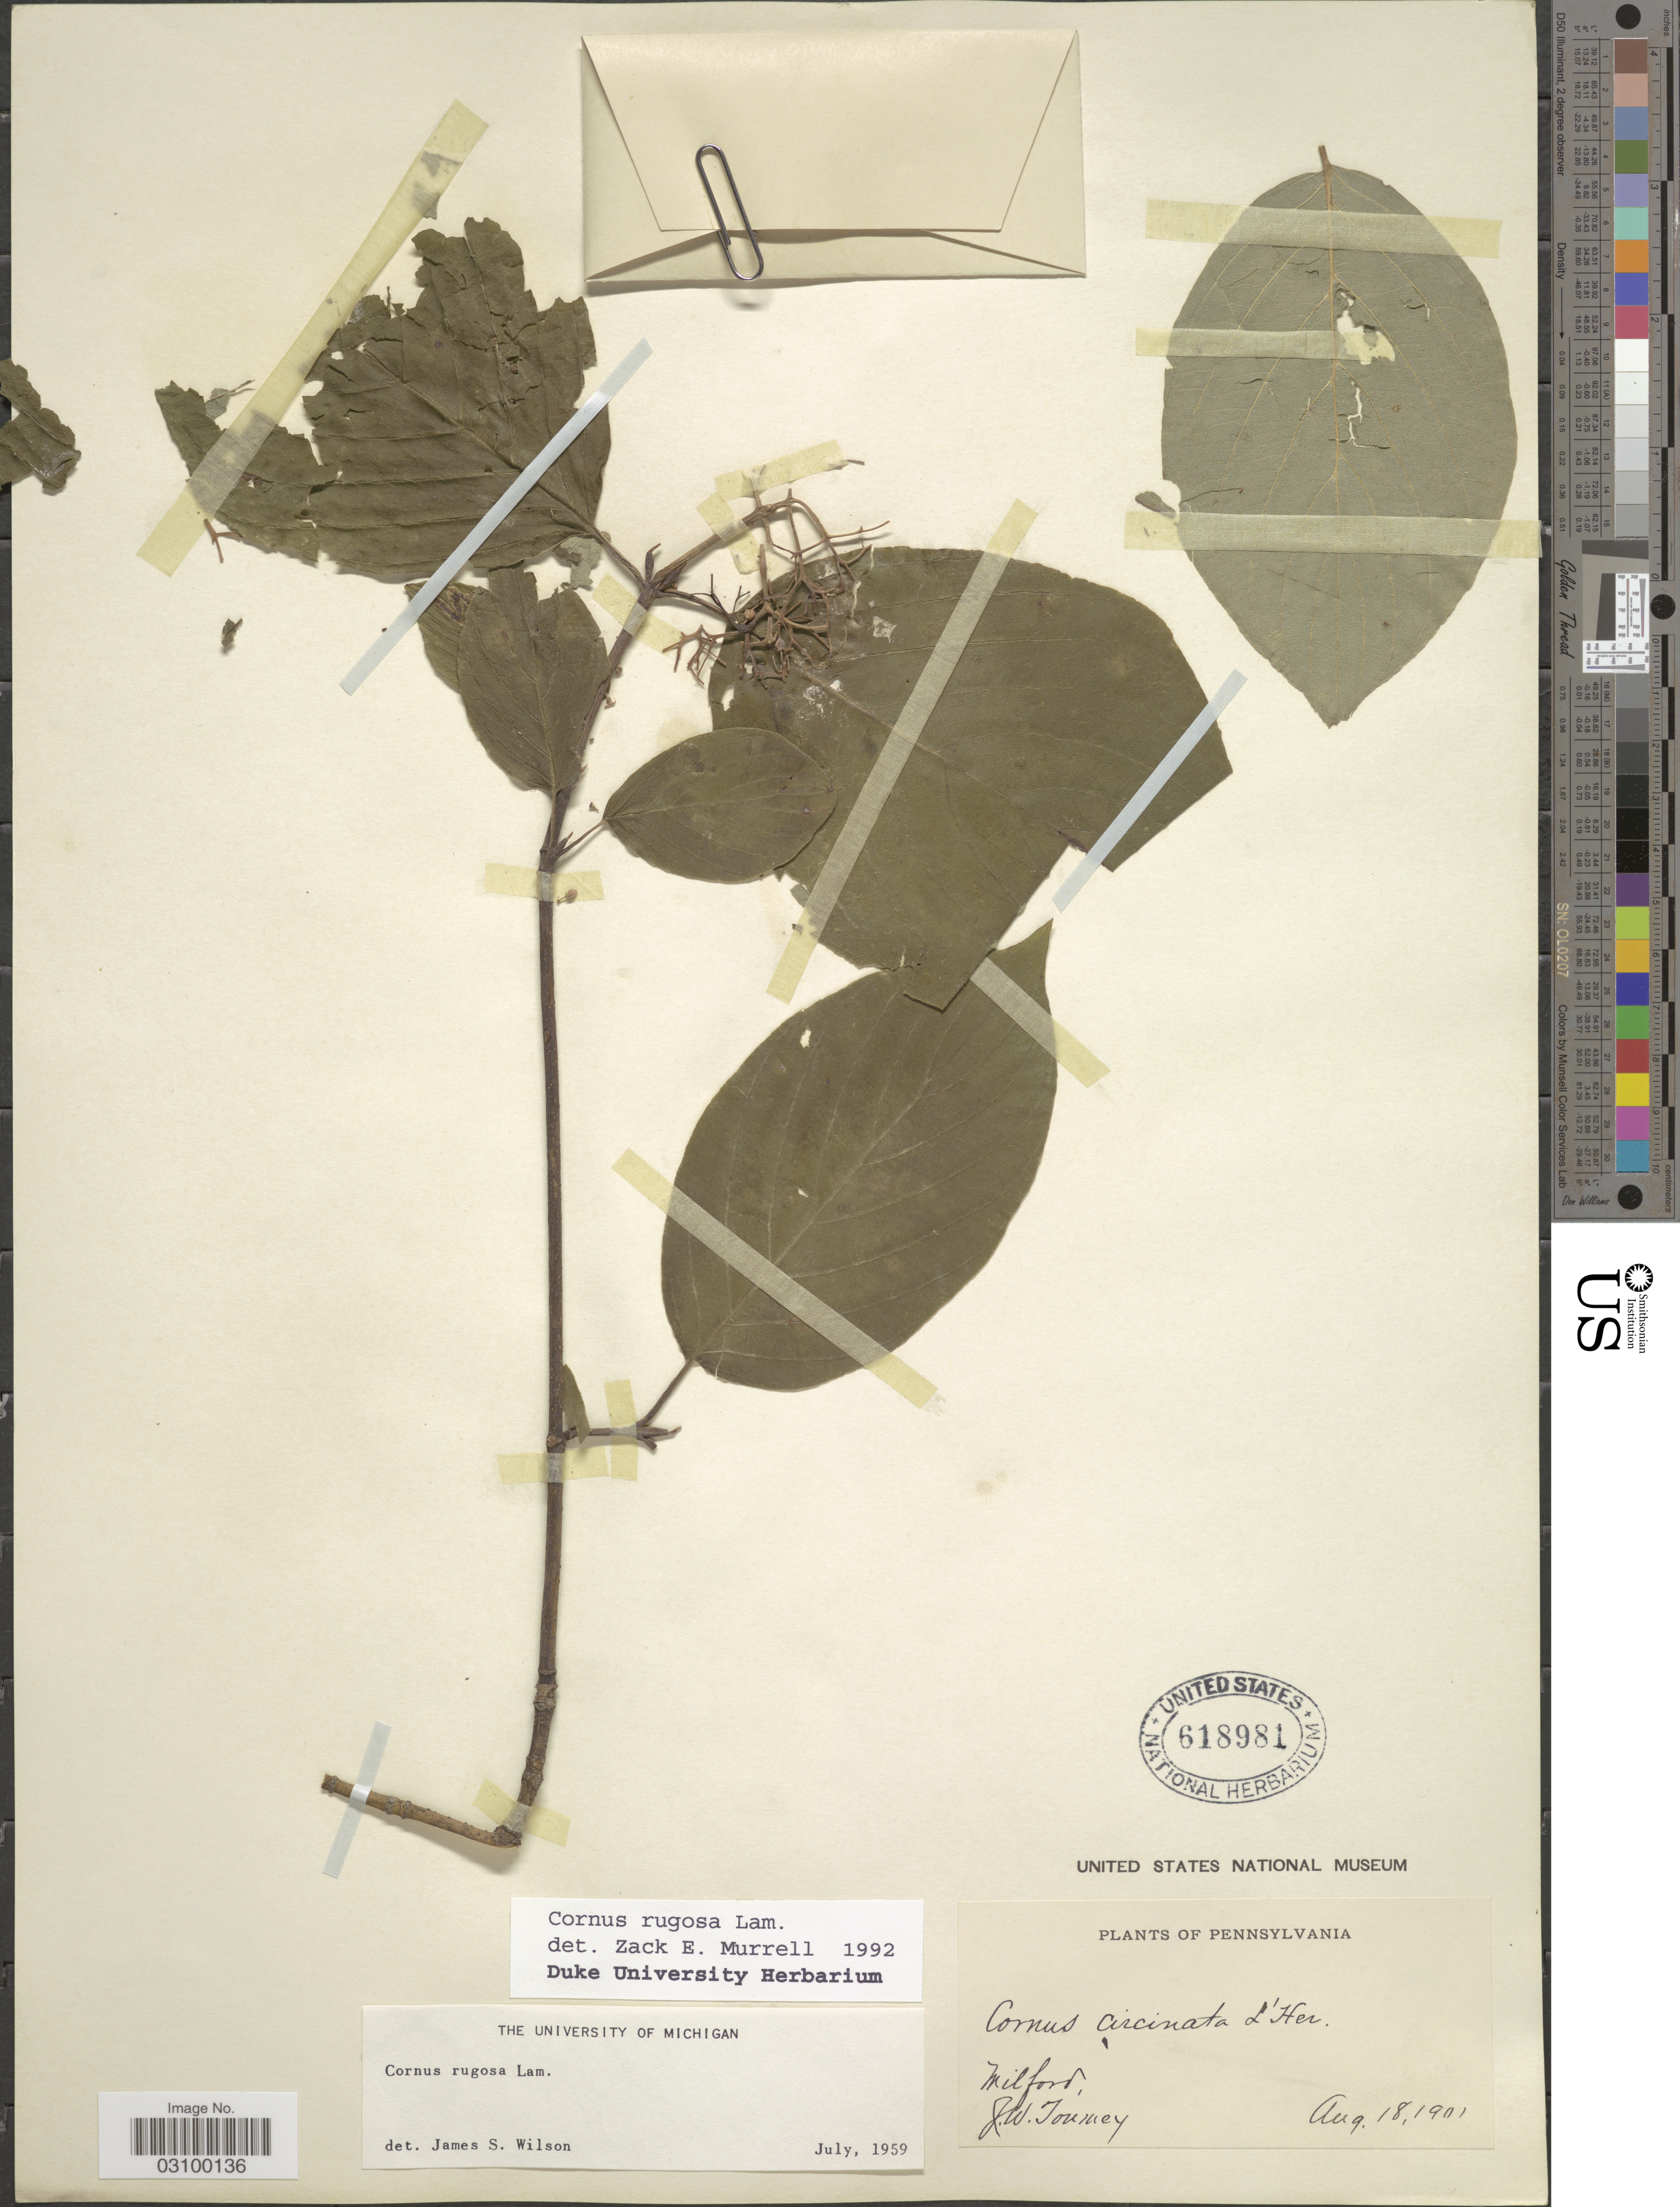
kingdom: Plantae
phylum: Tracheophyta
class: Magnoliopsida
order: Cornales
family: Cornaceae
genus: Cornus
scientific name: Cornus rugosa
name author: Lam.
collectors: J. W. Toumey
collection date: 1901-08-18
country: United States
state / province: Pennsylvania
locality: Milford.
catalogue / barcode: US 618981